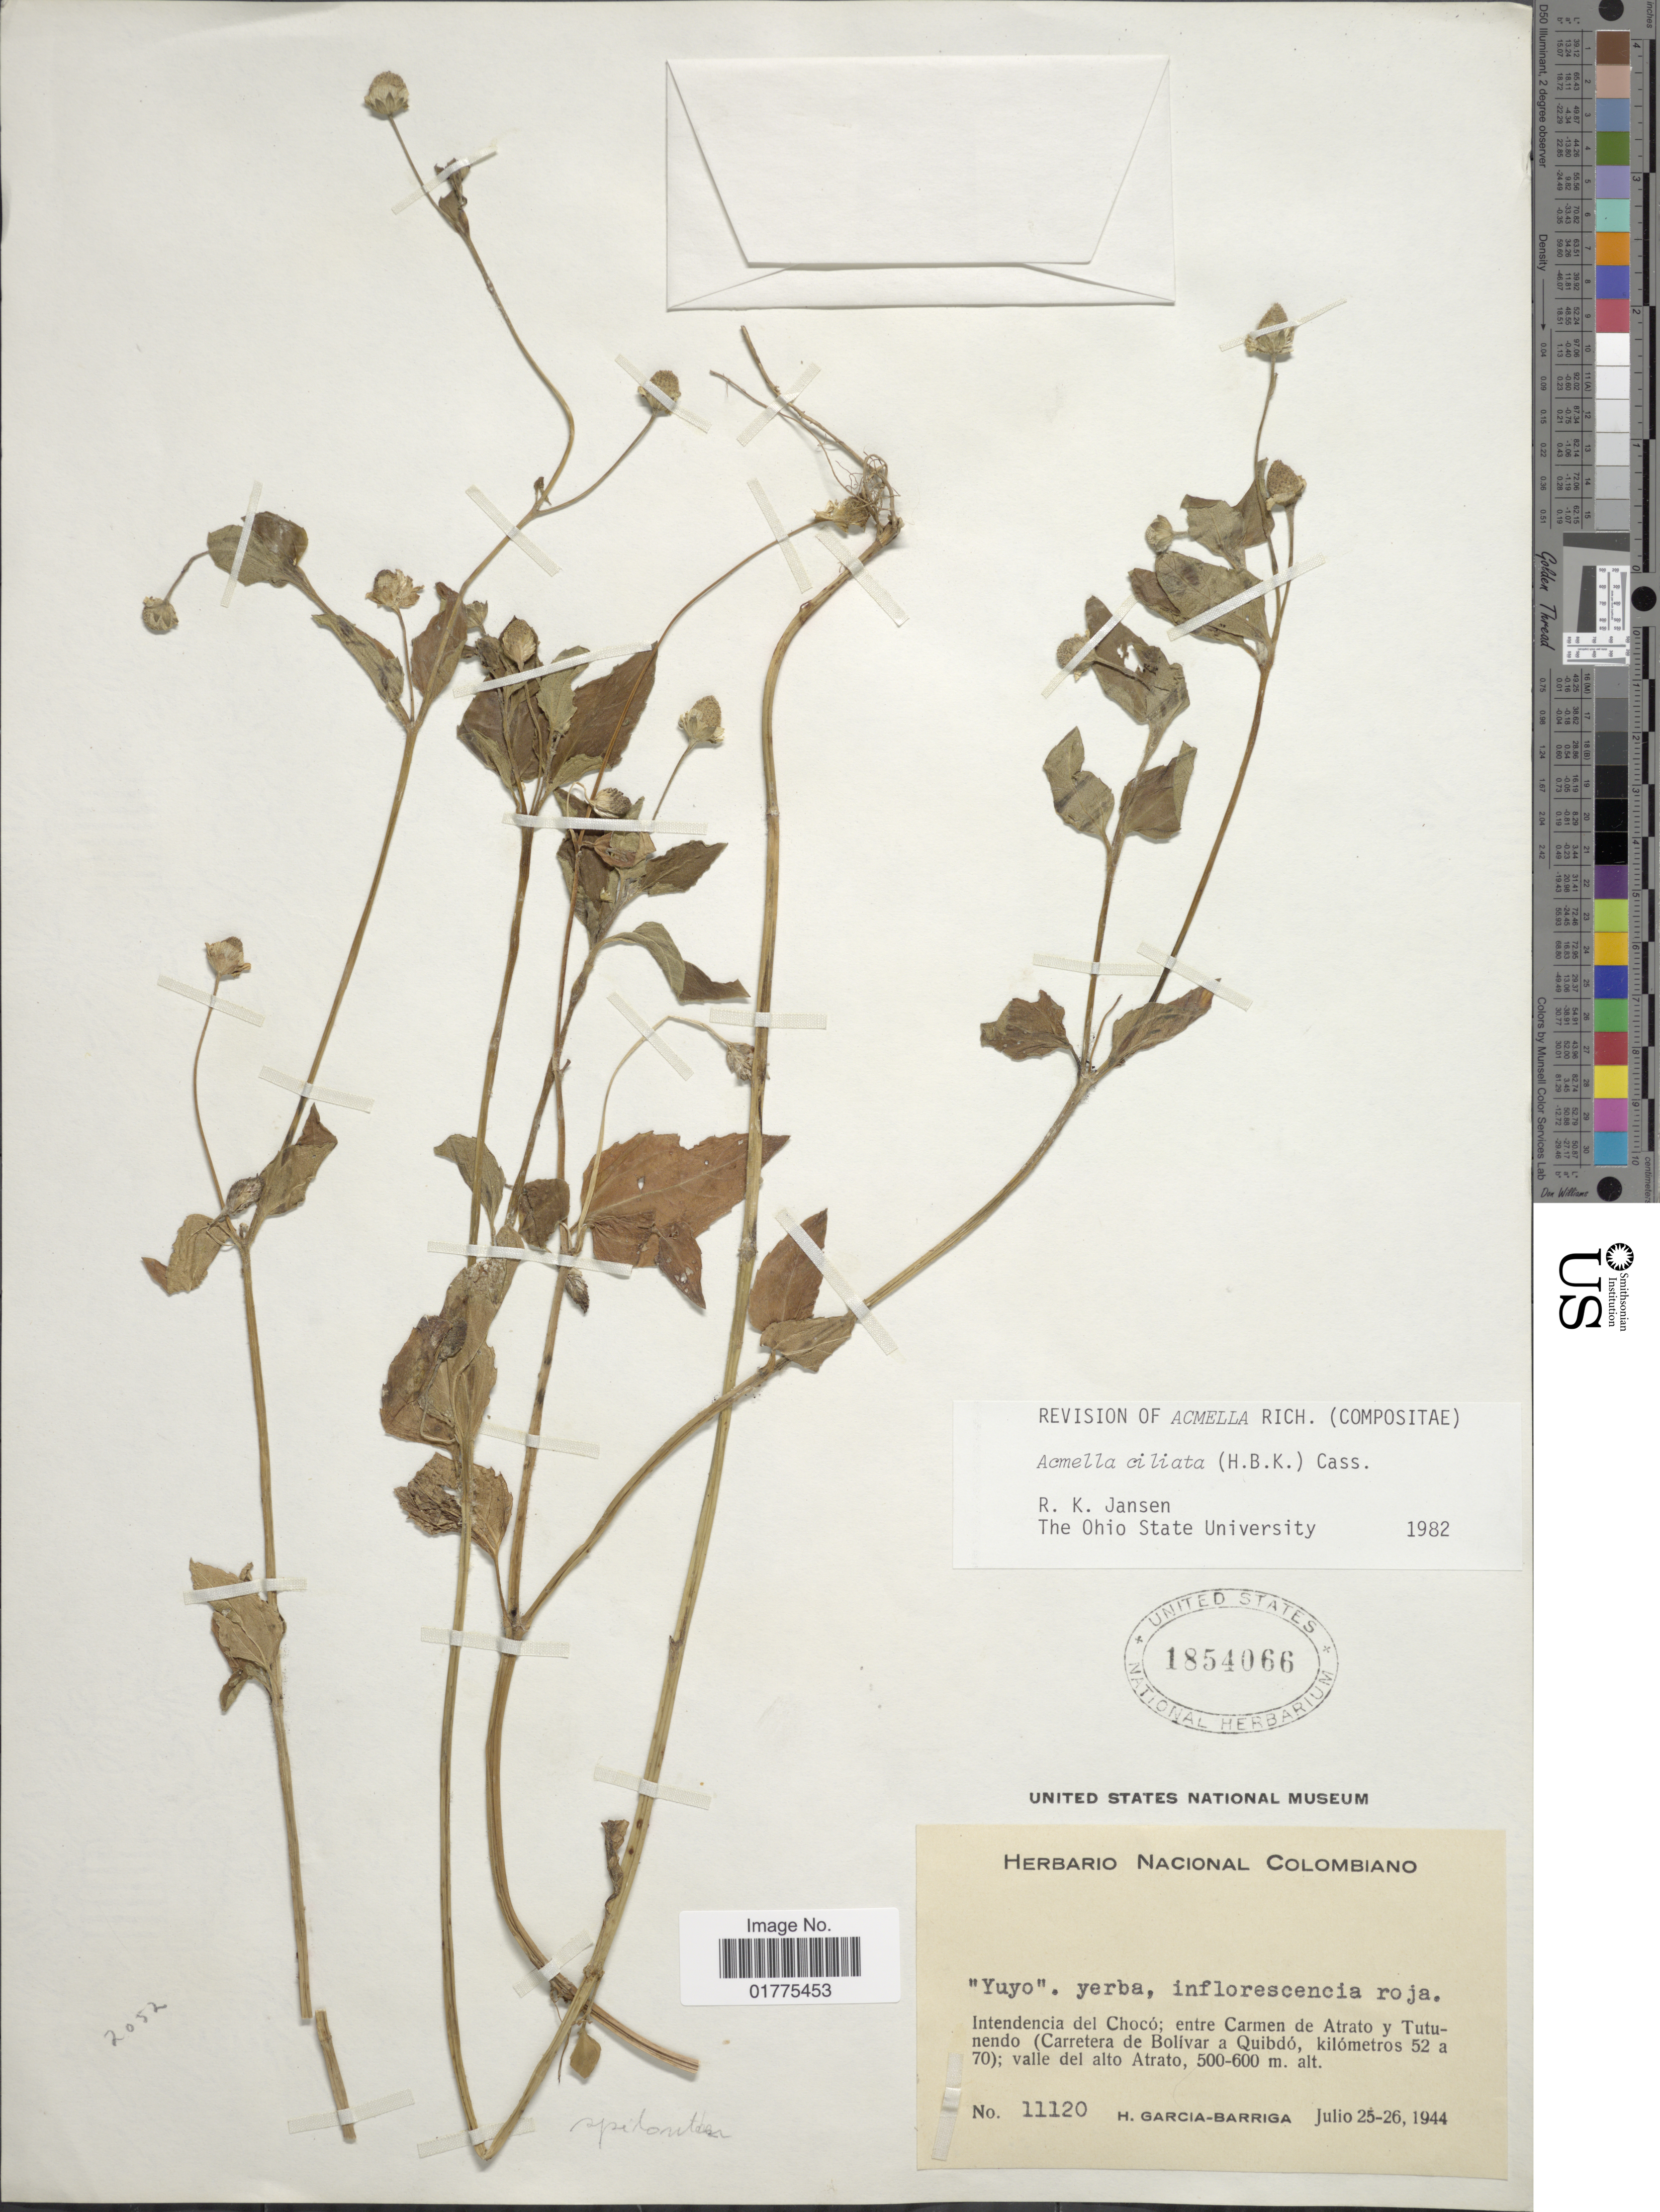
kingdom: Plantae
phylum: Tracheophyta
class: Magnoliopsida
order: Asterales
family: Asteraceae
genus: Acmella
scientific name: Acmella ciliata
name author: (Kunth) Cass.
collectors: H. García Barriga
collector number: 11120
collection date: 1944-07-25/1944-07-26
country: Colombia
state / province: Chocó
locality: Entre Carmen de Atrato y Tutunendo (Carrtera de Bolivar a Quibdo, kilometros 52 a 70); valle del alto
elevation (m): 500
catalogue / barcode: US 1854066